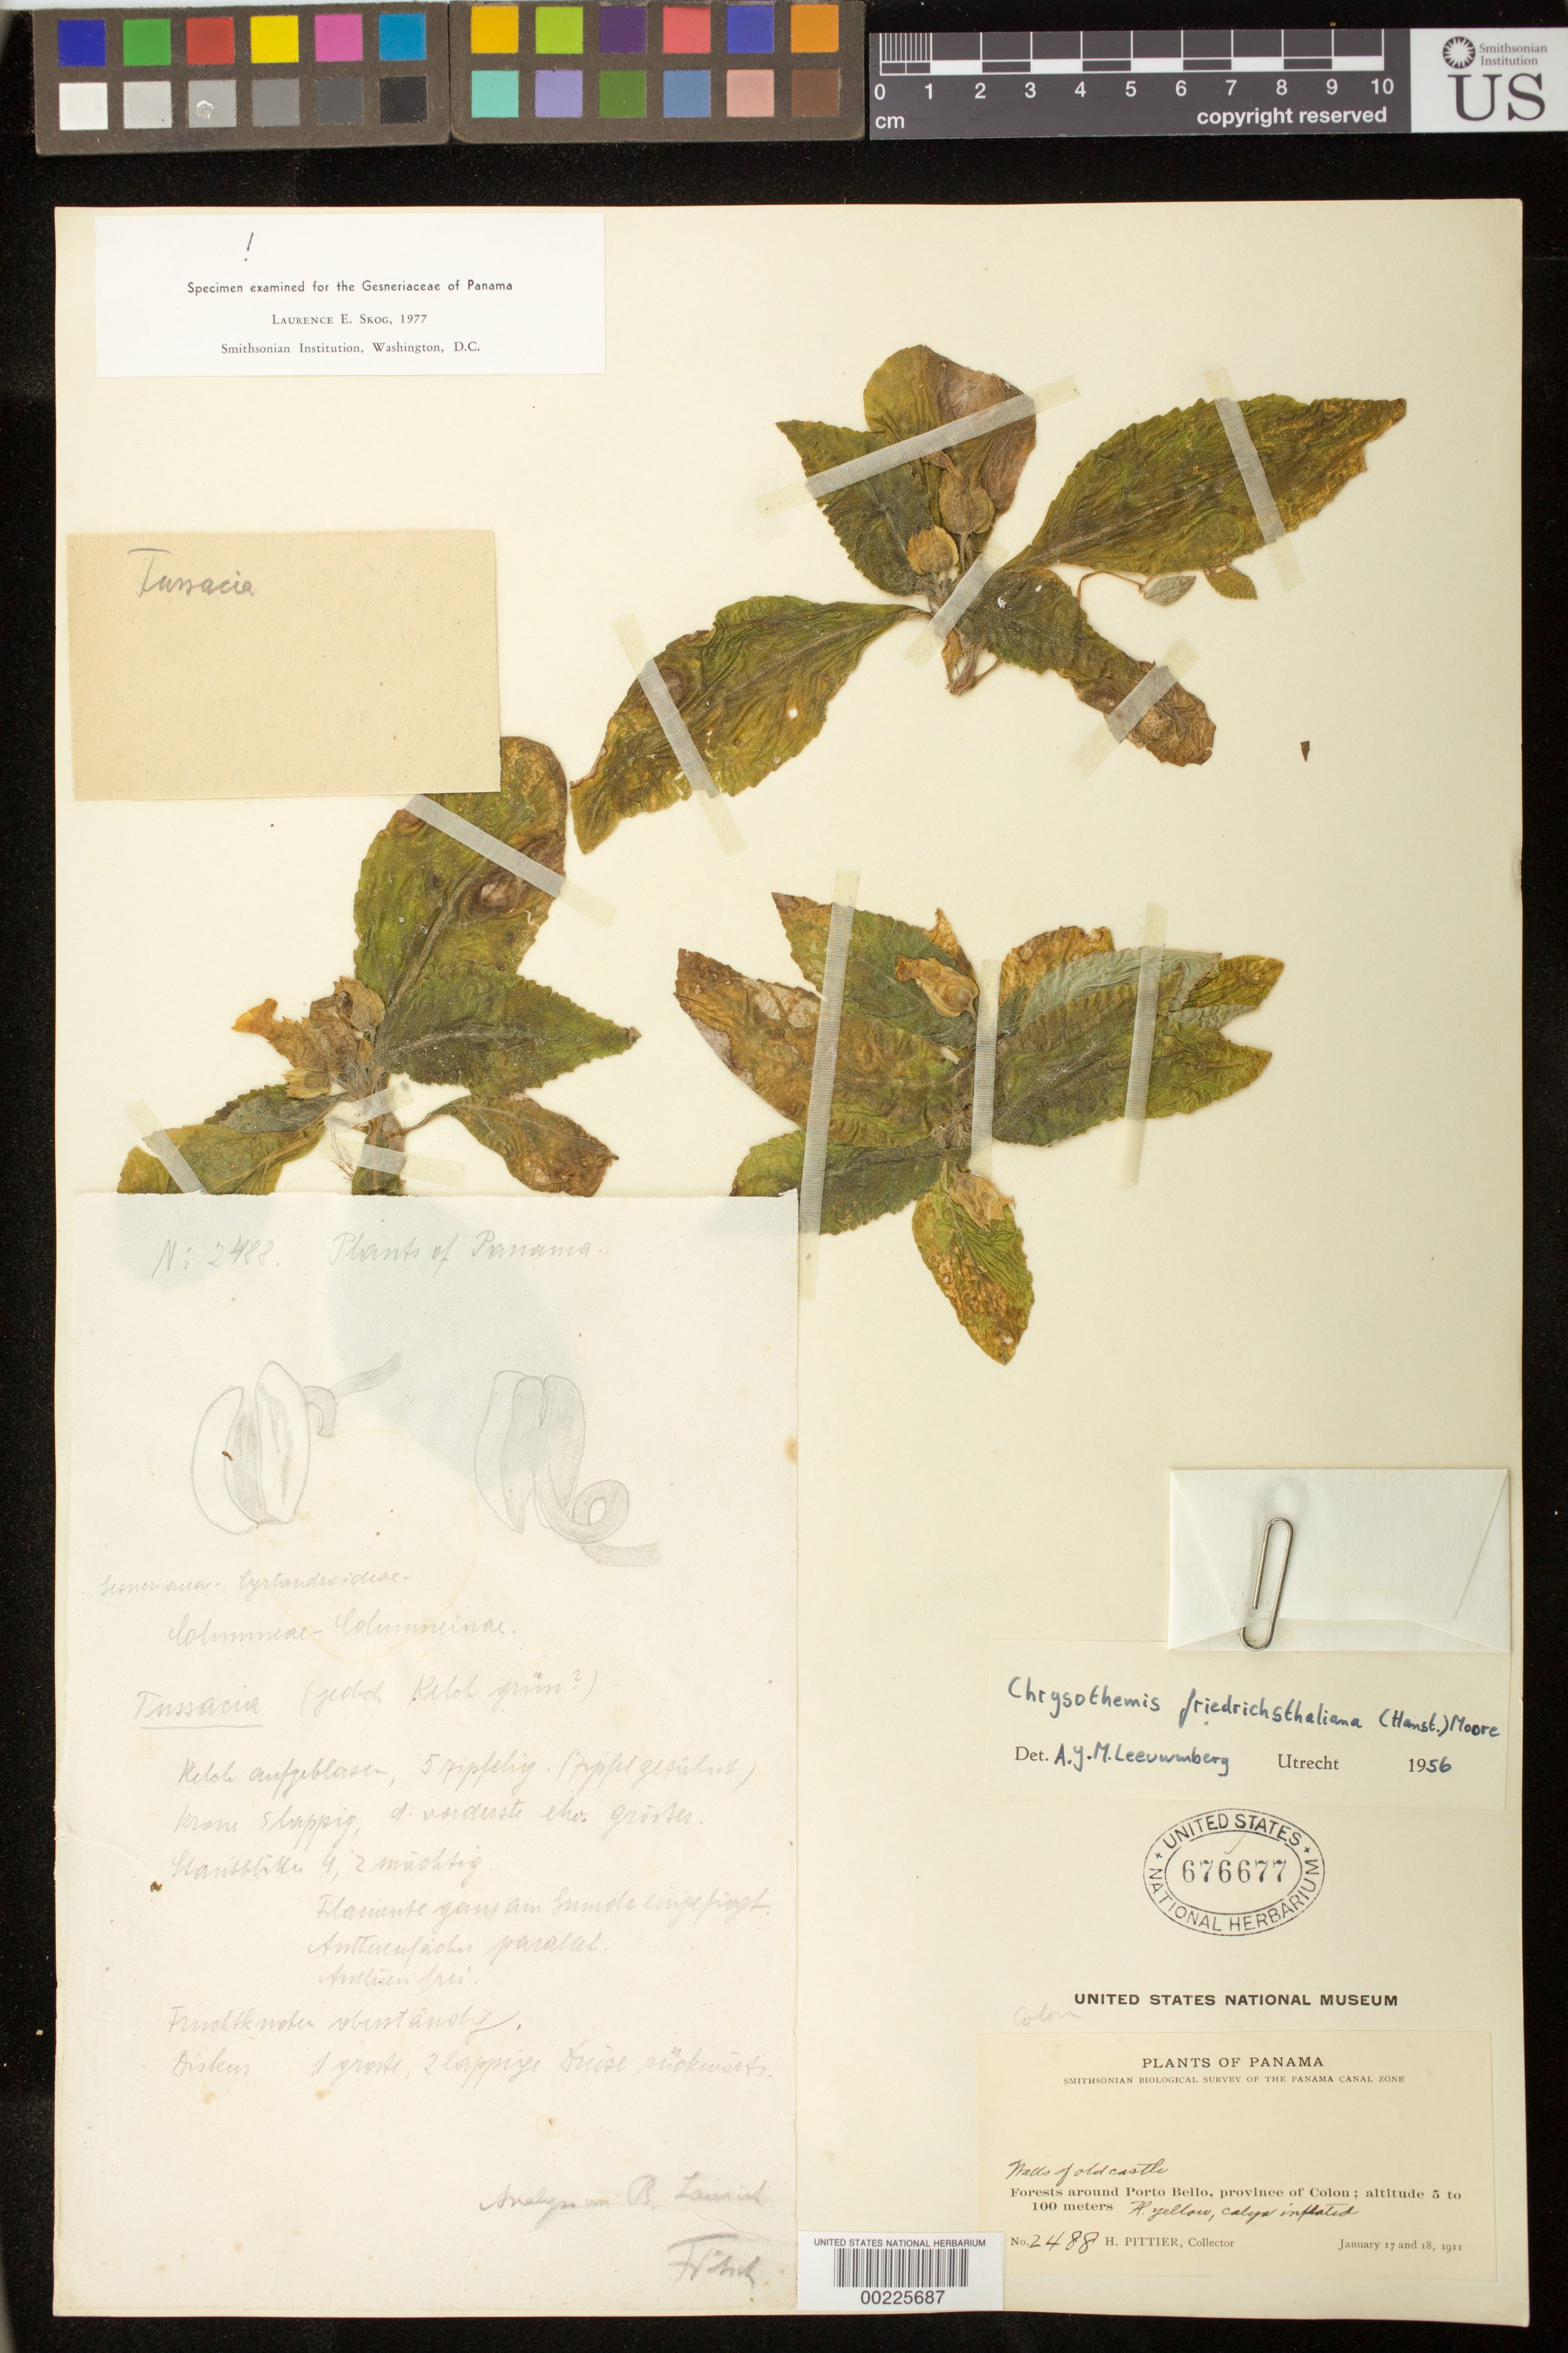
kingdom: Plantae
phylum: Tracheophyta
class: Magnoliopsida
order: Lamiales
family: Gesneriaceae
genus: Chrysothemis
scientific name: Chrysothemis friedrichsthaliana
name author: (Hanst.) H.E. Moore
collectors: H. F. Pittier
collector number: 2488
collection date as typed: Jan 1911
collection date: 1911-01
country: Panama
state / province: Colón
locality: Around Porto Bello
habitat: Forests; walls of old castle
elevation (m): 5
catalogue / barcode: US 676677